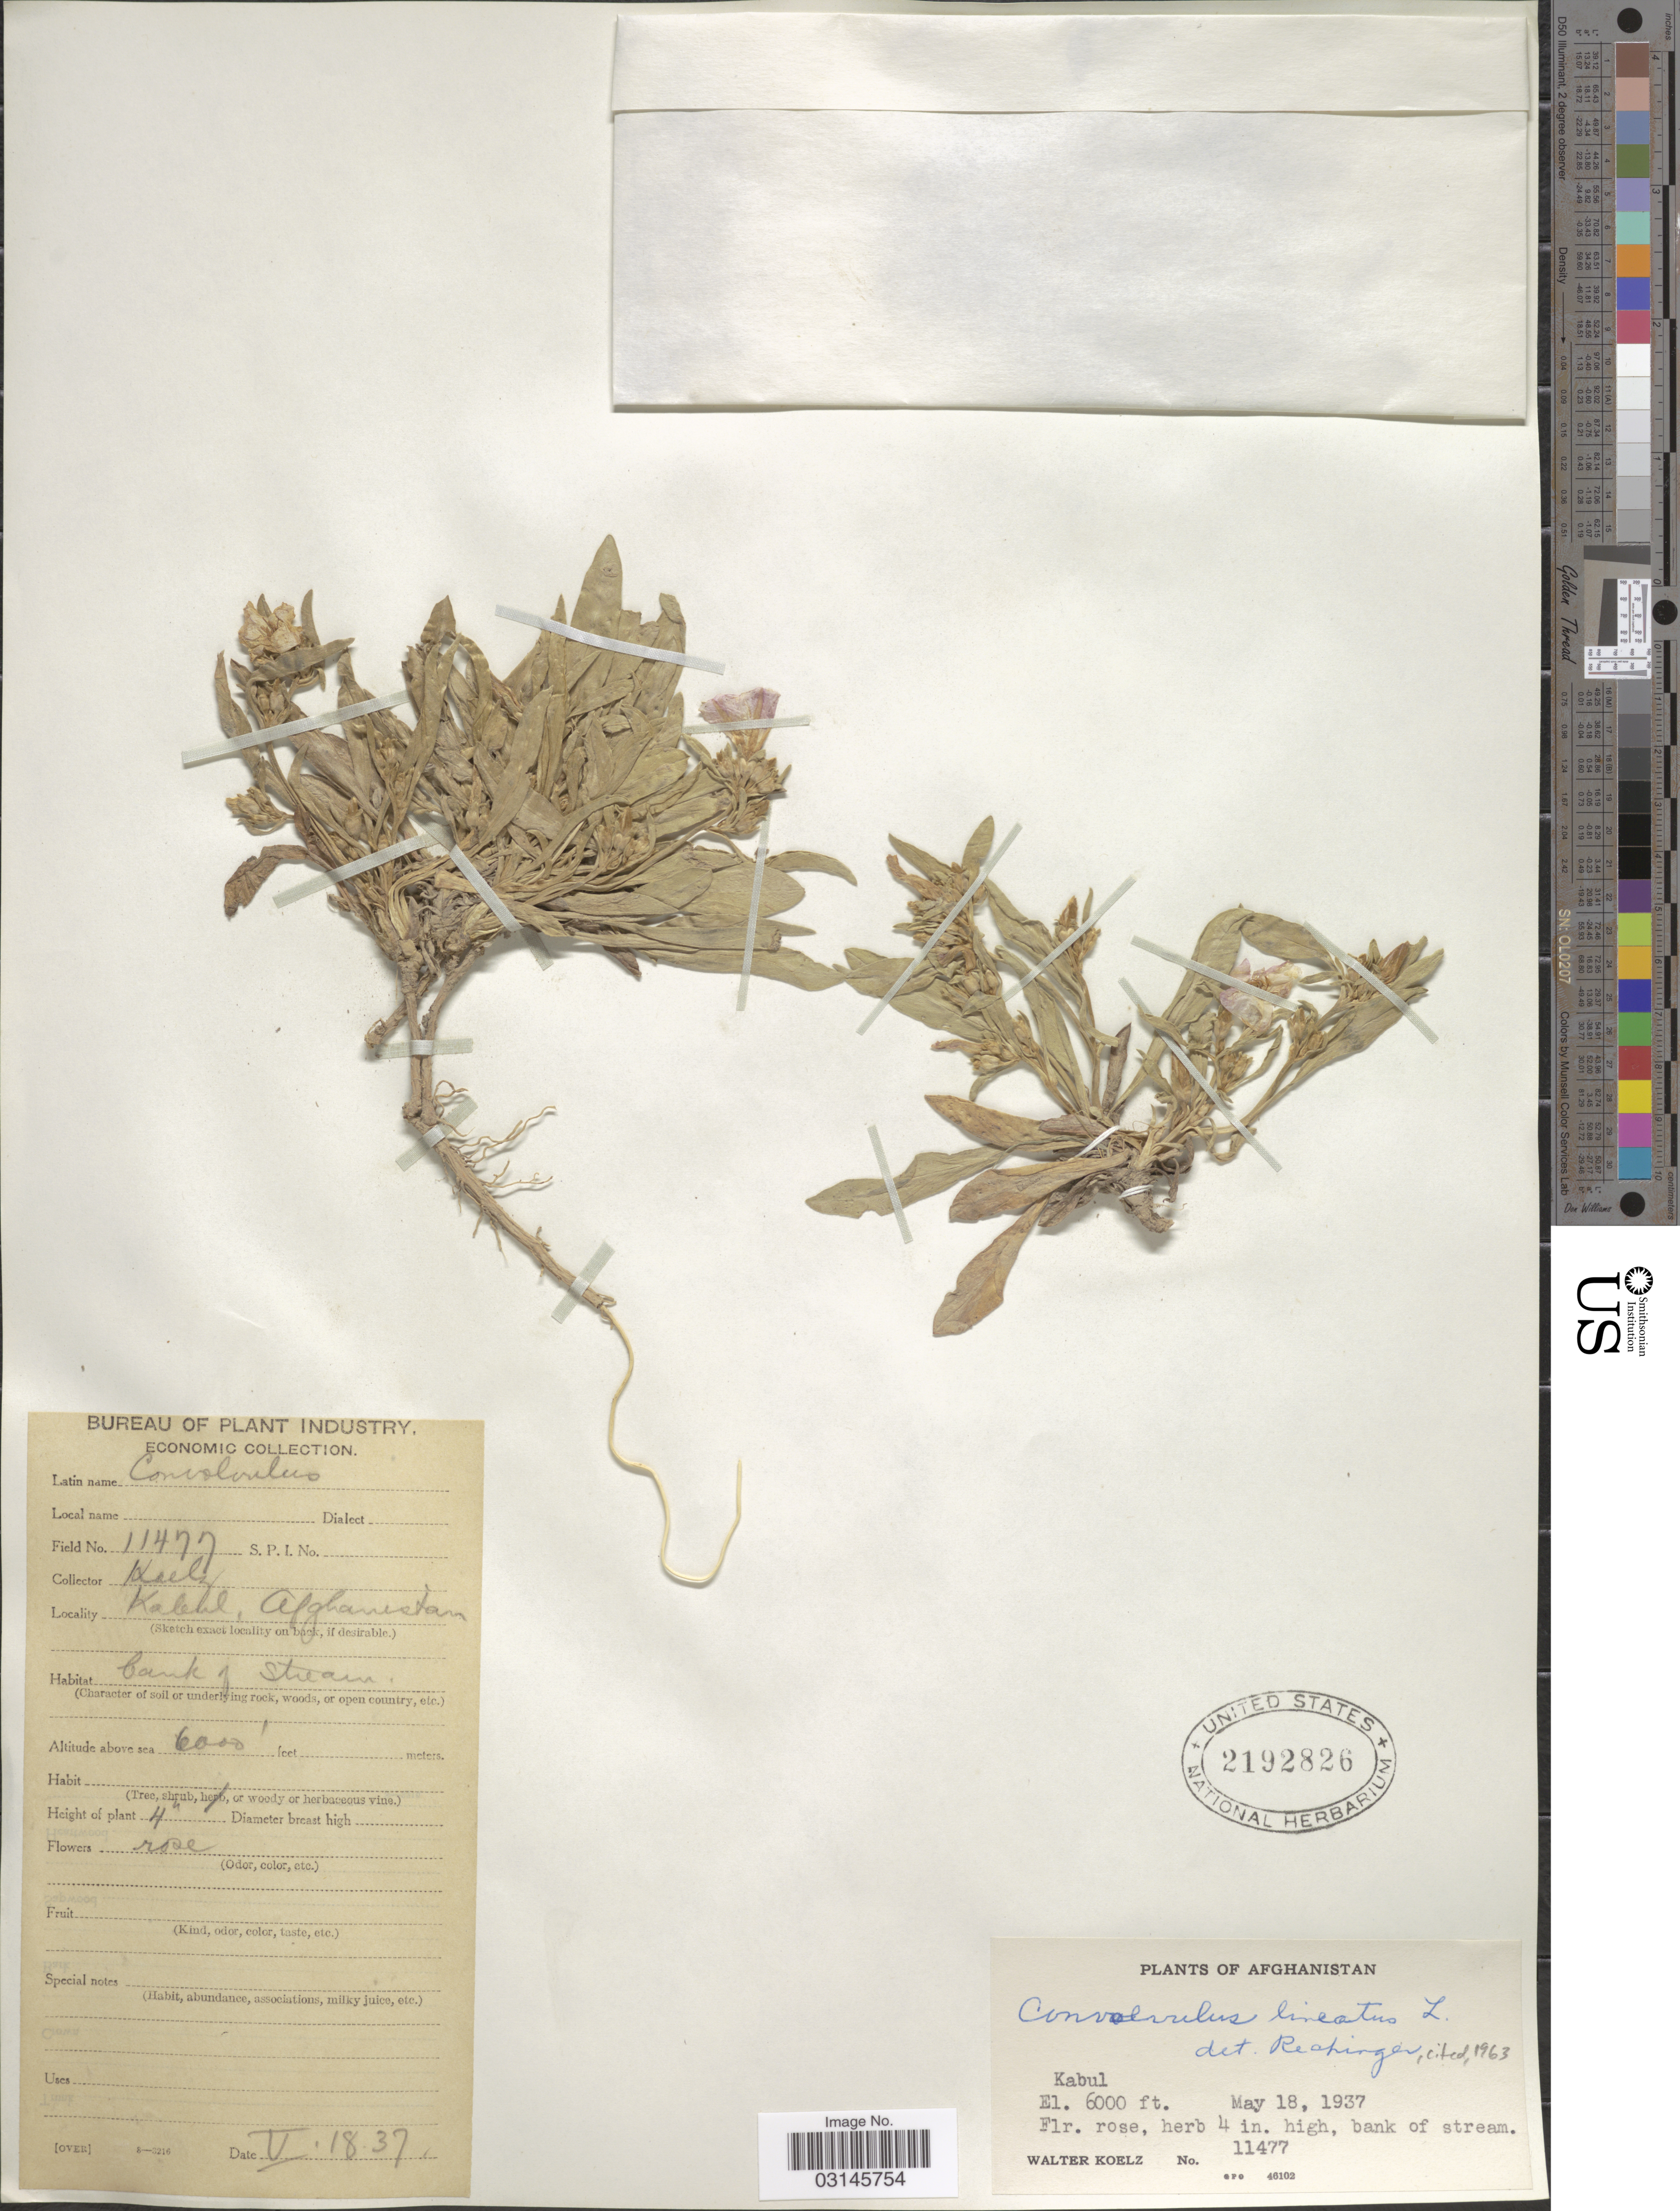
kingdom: Plantae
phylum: Tracheophyta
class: Magnoliopsida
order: Solanales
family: Convolvulaceae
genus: Convolvulus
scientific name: Convolvulus lineatus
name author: L.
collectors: W. N. Koelz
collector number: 11477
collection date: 1937-05-18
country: Afghanistan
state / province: Kabul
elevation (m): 1829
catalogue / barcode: US 2192826